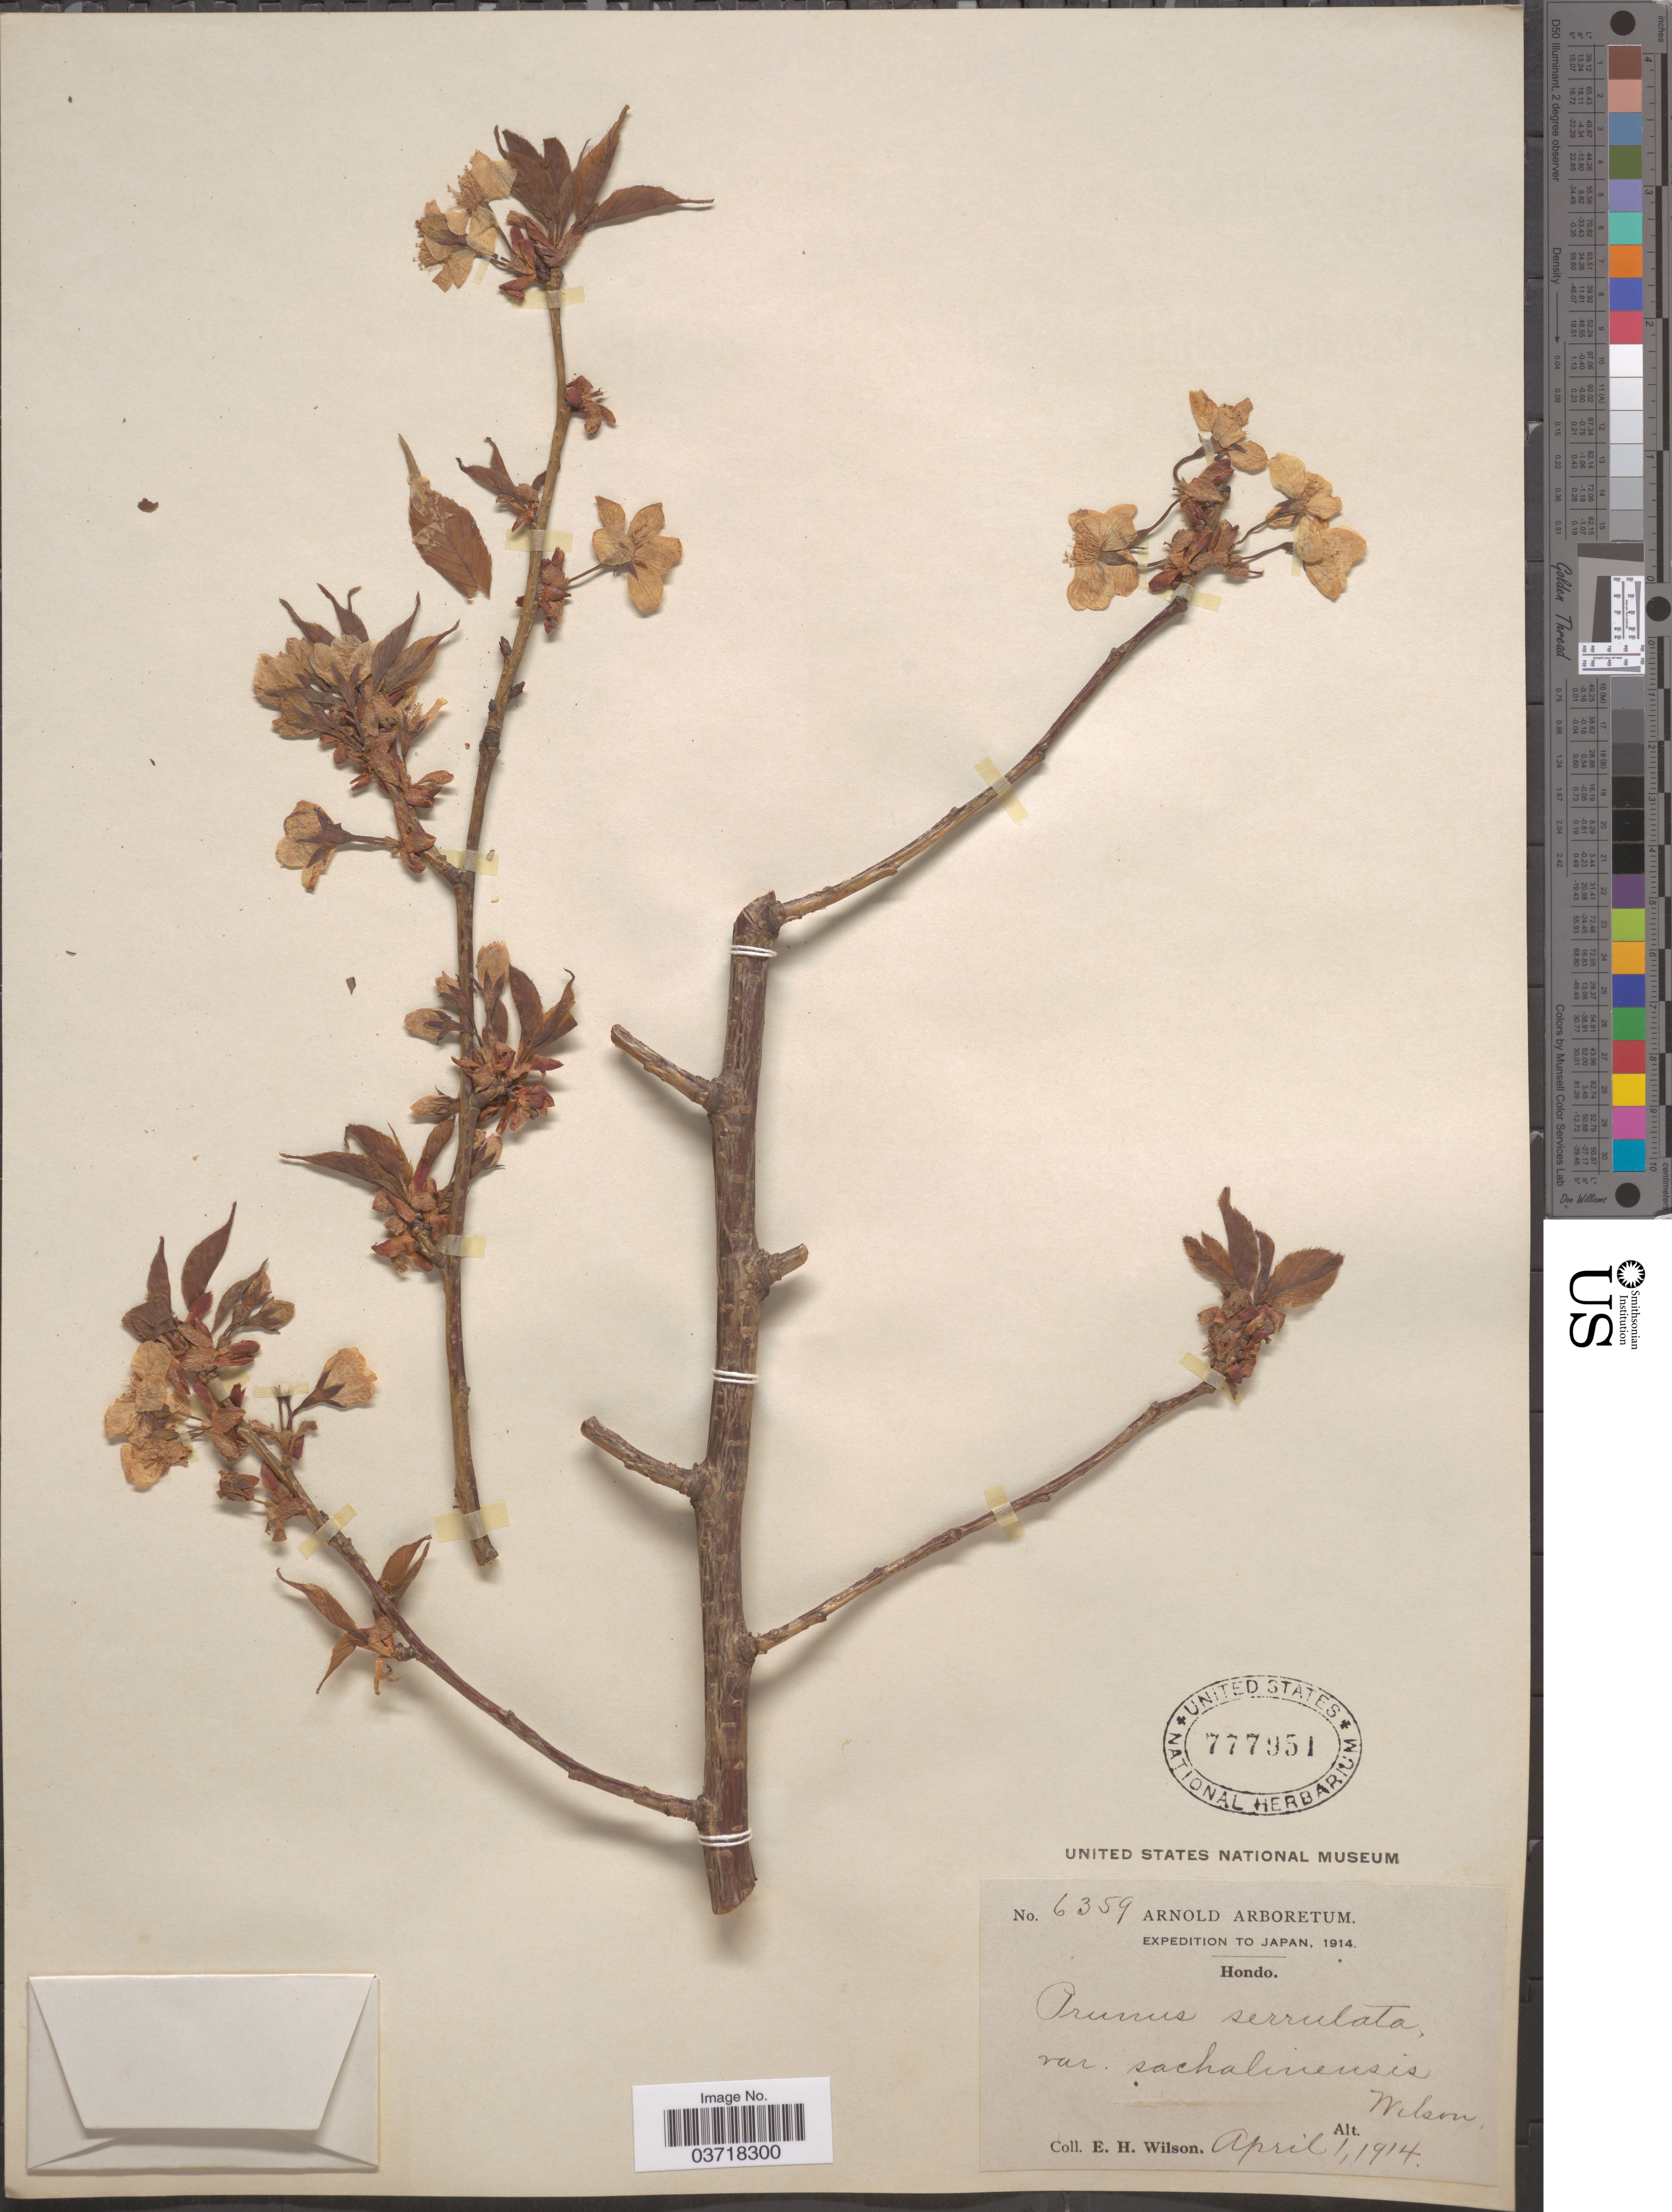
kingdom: Plantae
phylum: Tracheophyta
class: Magnoliopsida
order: Rosales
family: Rosaceae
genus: Prunus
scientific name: Prunus serrulata var. sachalinensis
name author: (F. Schmidt) Makino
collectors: E. Wilson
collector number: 6359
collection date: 1914-04-01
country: Japan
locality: Hondo.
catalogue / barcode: US 777951